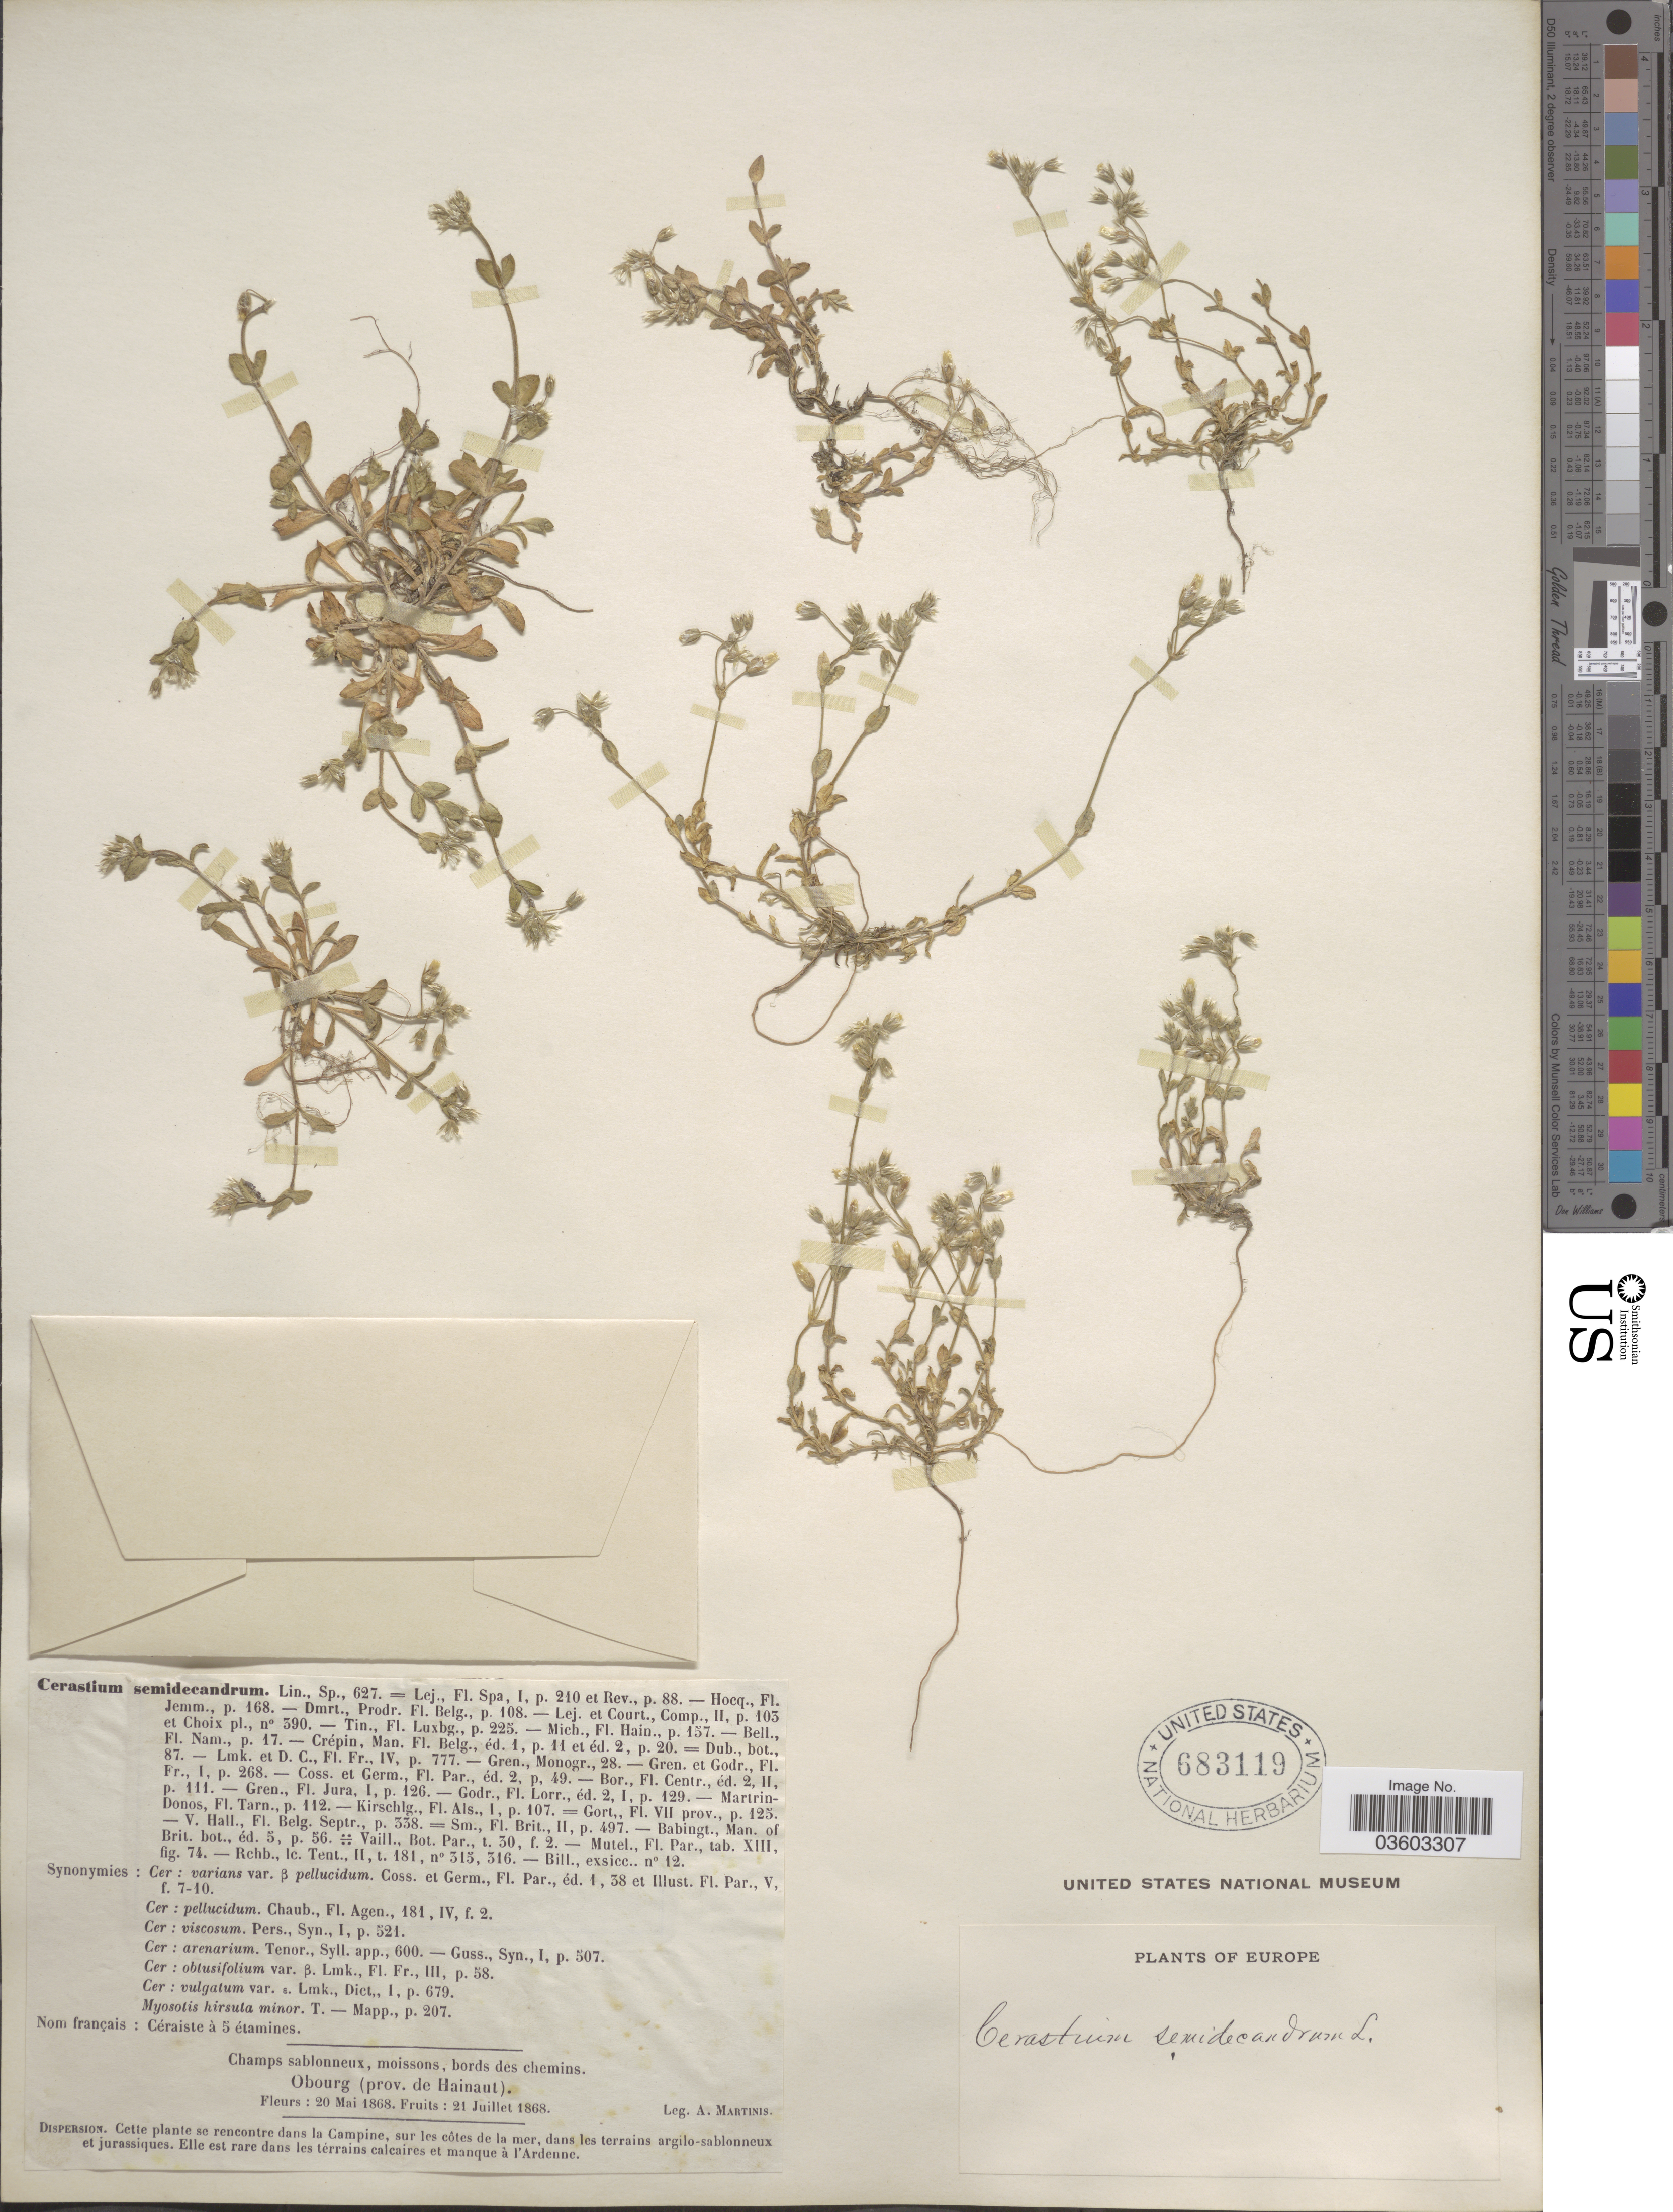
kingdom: Plantae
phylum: Tracheophyta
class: Magnoliopsida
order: Caryophyllales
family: Caryophyllaceae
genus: Cerastium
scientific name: Cerastium semidecandrum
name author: L.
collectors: A. Martinis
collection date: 1868-05-20/1868-07-21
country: France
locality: Champs sablonneux, moissons, bords des chemins. Obourg (prov. de Hainaut). Europe.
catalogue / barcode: US 683119